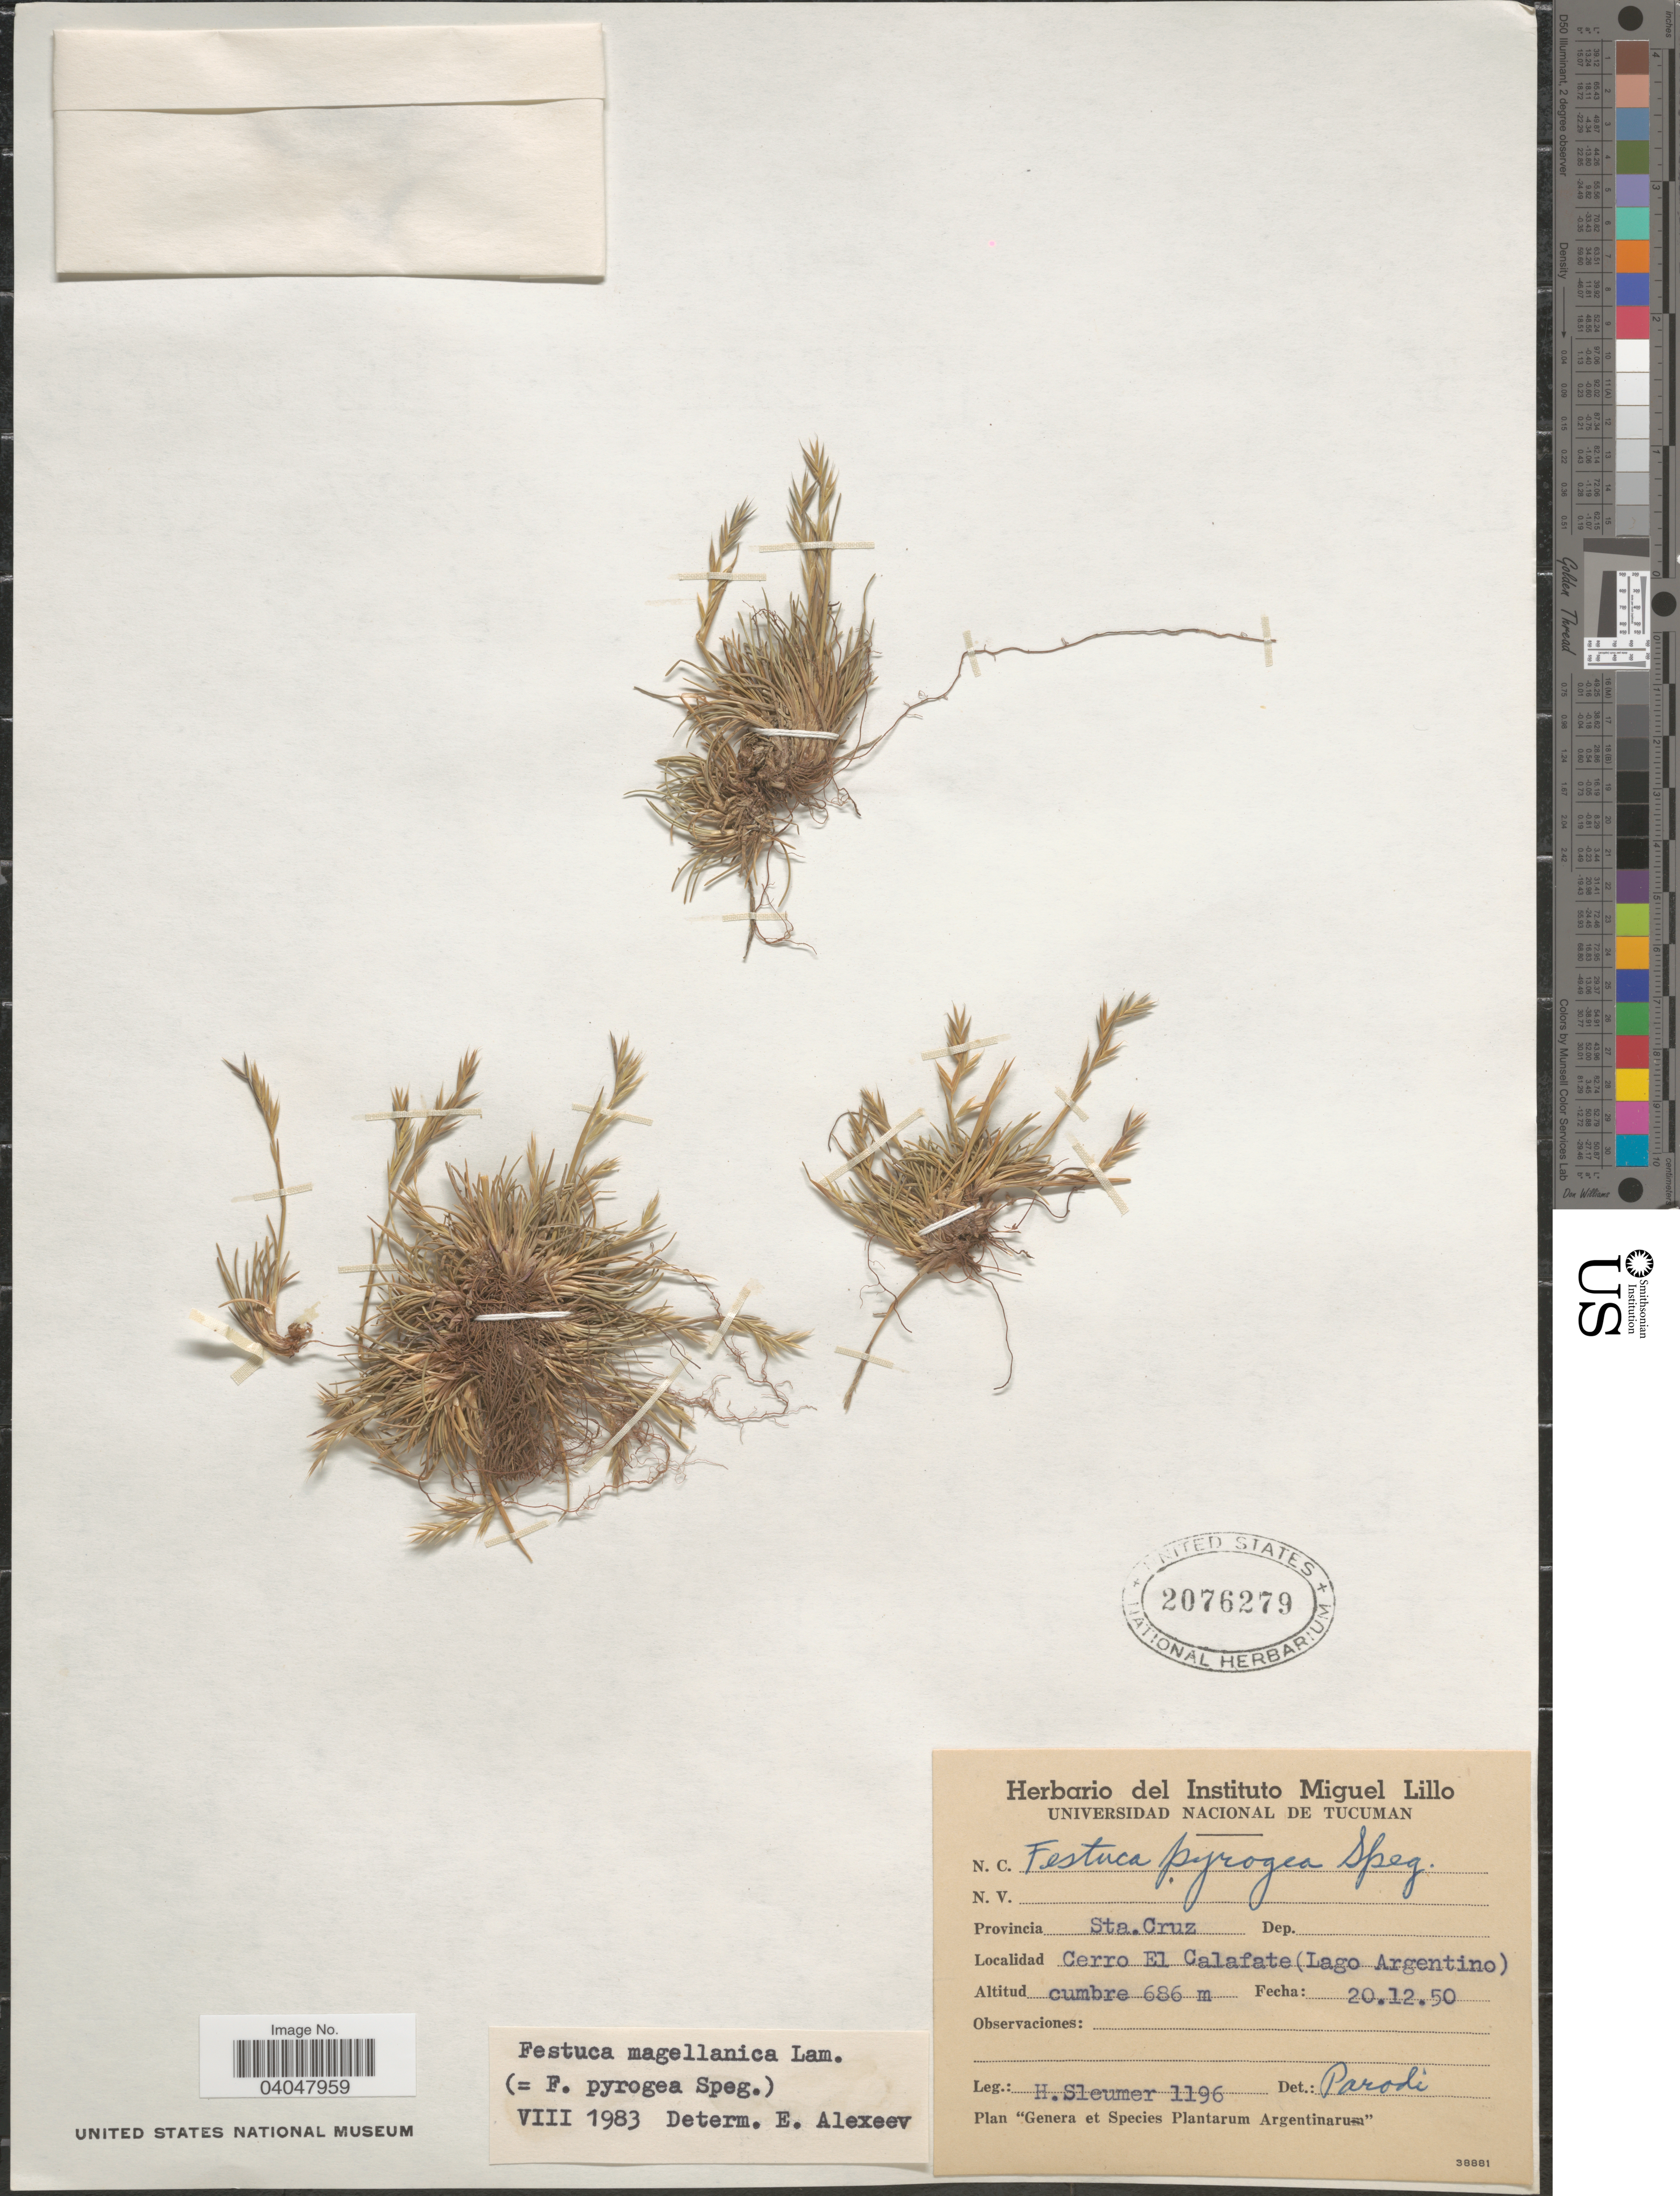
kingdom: Plantae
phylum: Tracheophyta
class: Liliopsida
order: Poales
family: Poaceae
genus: Festuca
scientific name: Festuca magellanica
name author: Lam.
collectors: H. O. Sleumer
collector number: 1196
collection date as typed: Transcribed d/m/y: 20/12/50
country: Argentina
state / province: Santa Cruz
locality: Cerro El Calafate (Lago Argentino).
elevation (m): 686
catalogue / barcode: US 2076279